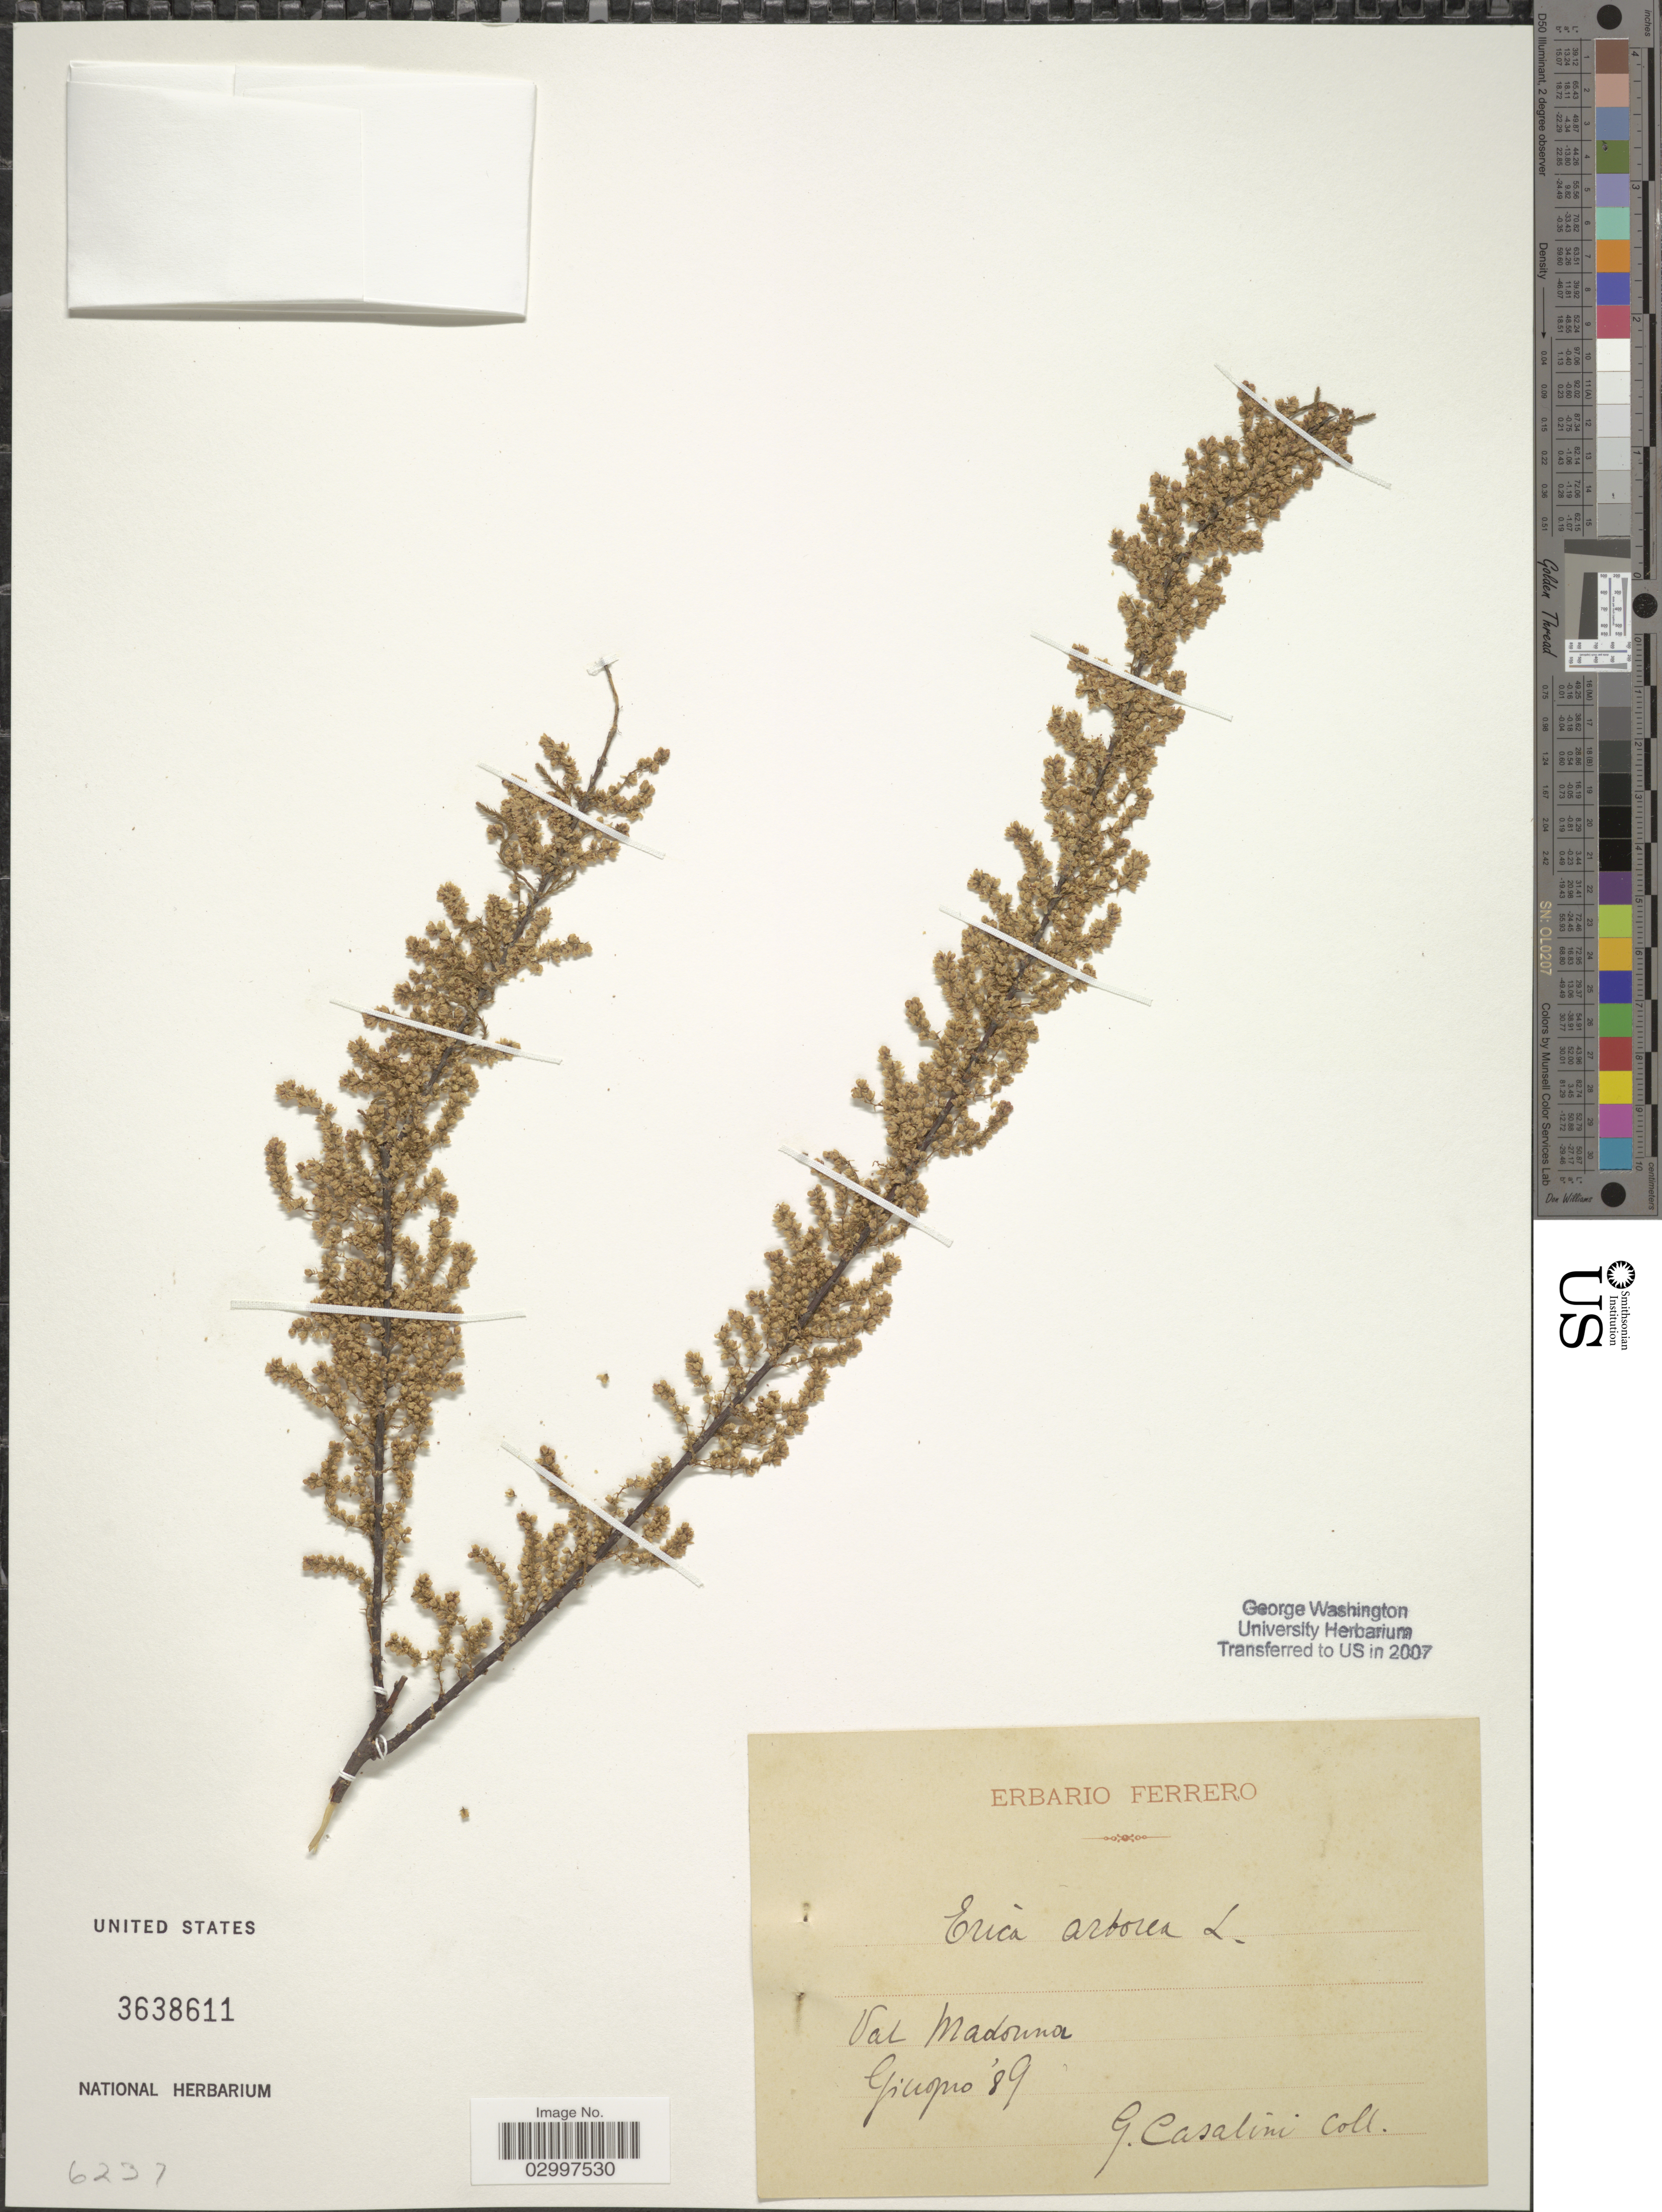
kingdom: Plantae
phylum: Tracheophyta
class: Magnoliopsida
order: Ericales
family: Ericaceae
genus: Erica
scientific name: Erica arborea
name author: L.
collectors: G. Casalini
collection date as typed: Transcribed d/m/y: /6/89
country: Italy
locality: Val Madonna.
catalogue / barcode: US 3638611